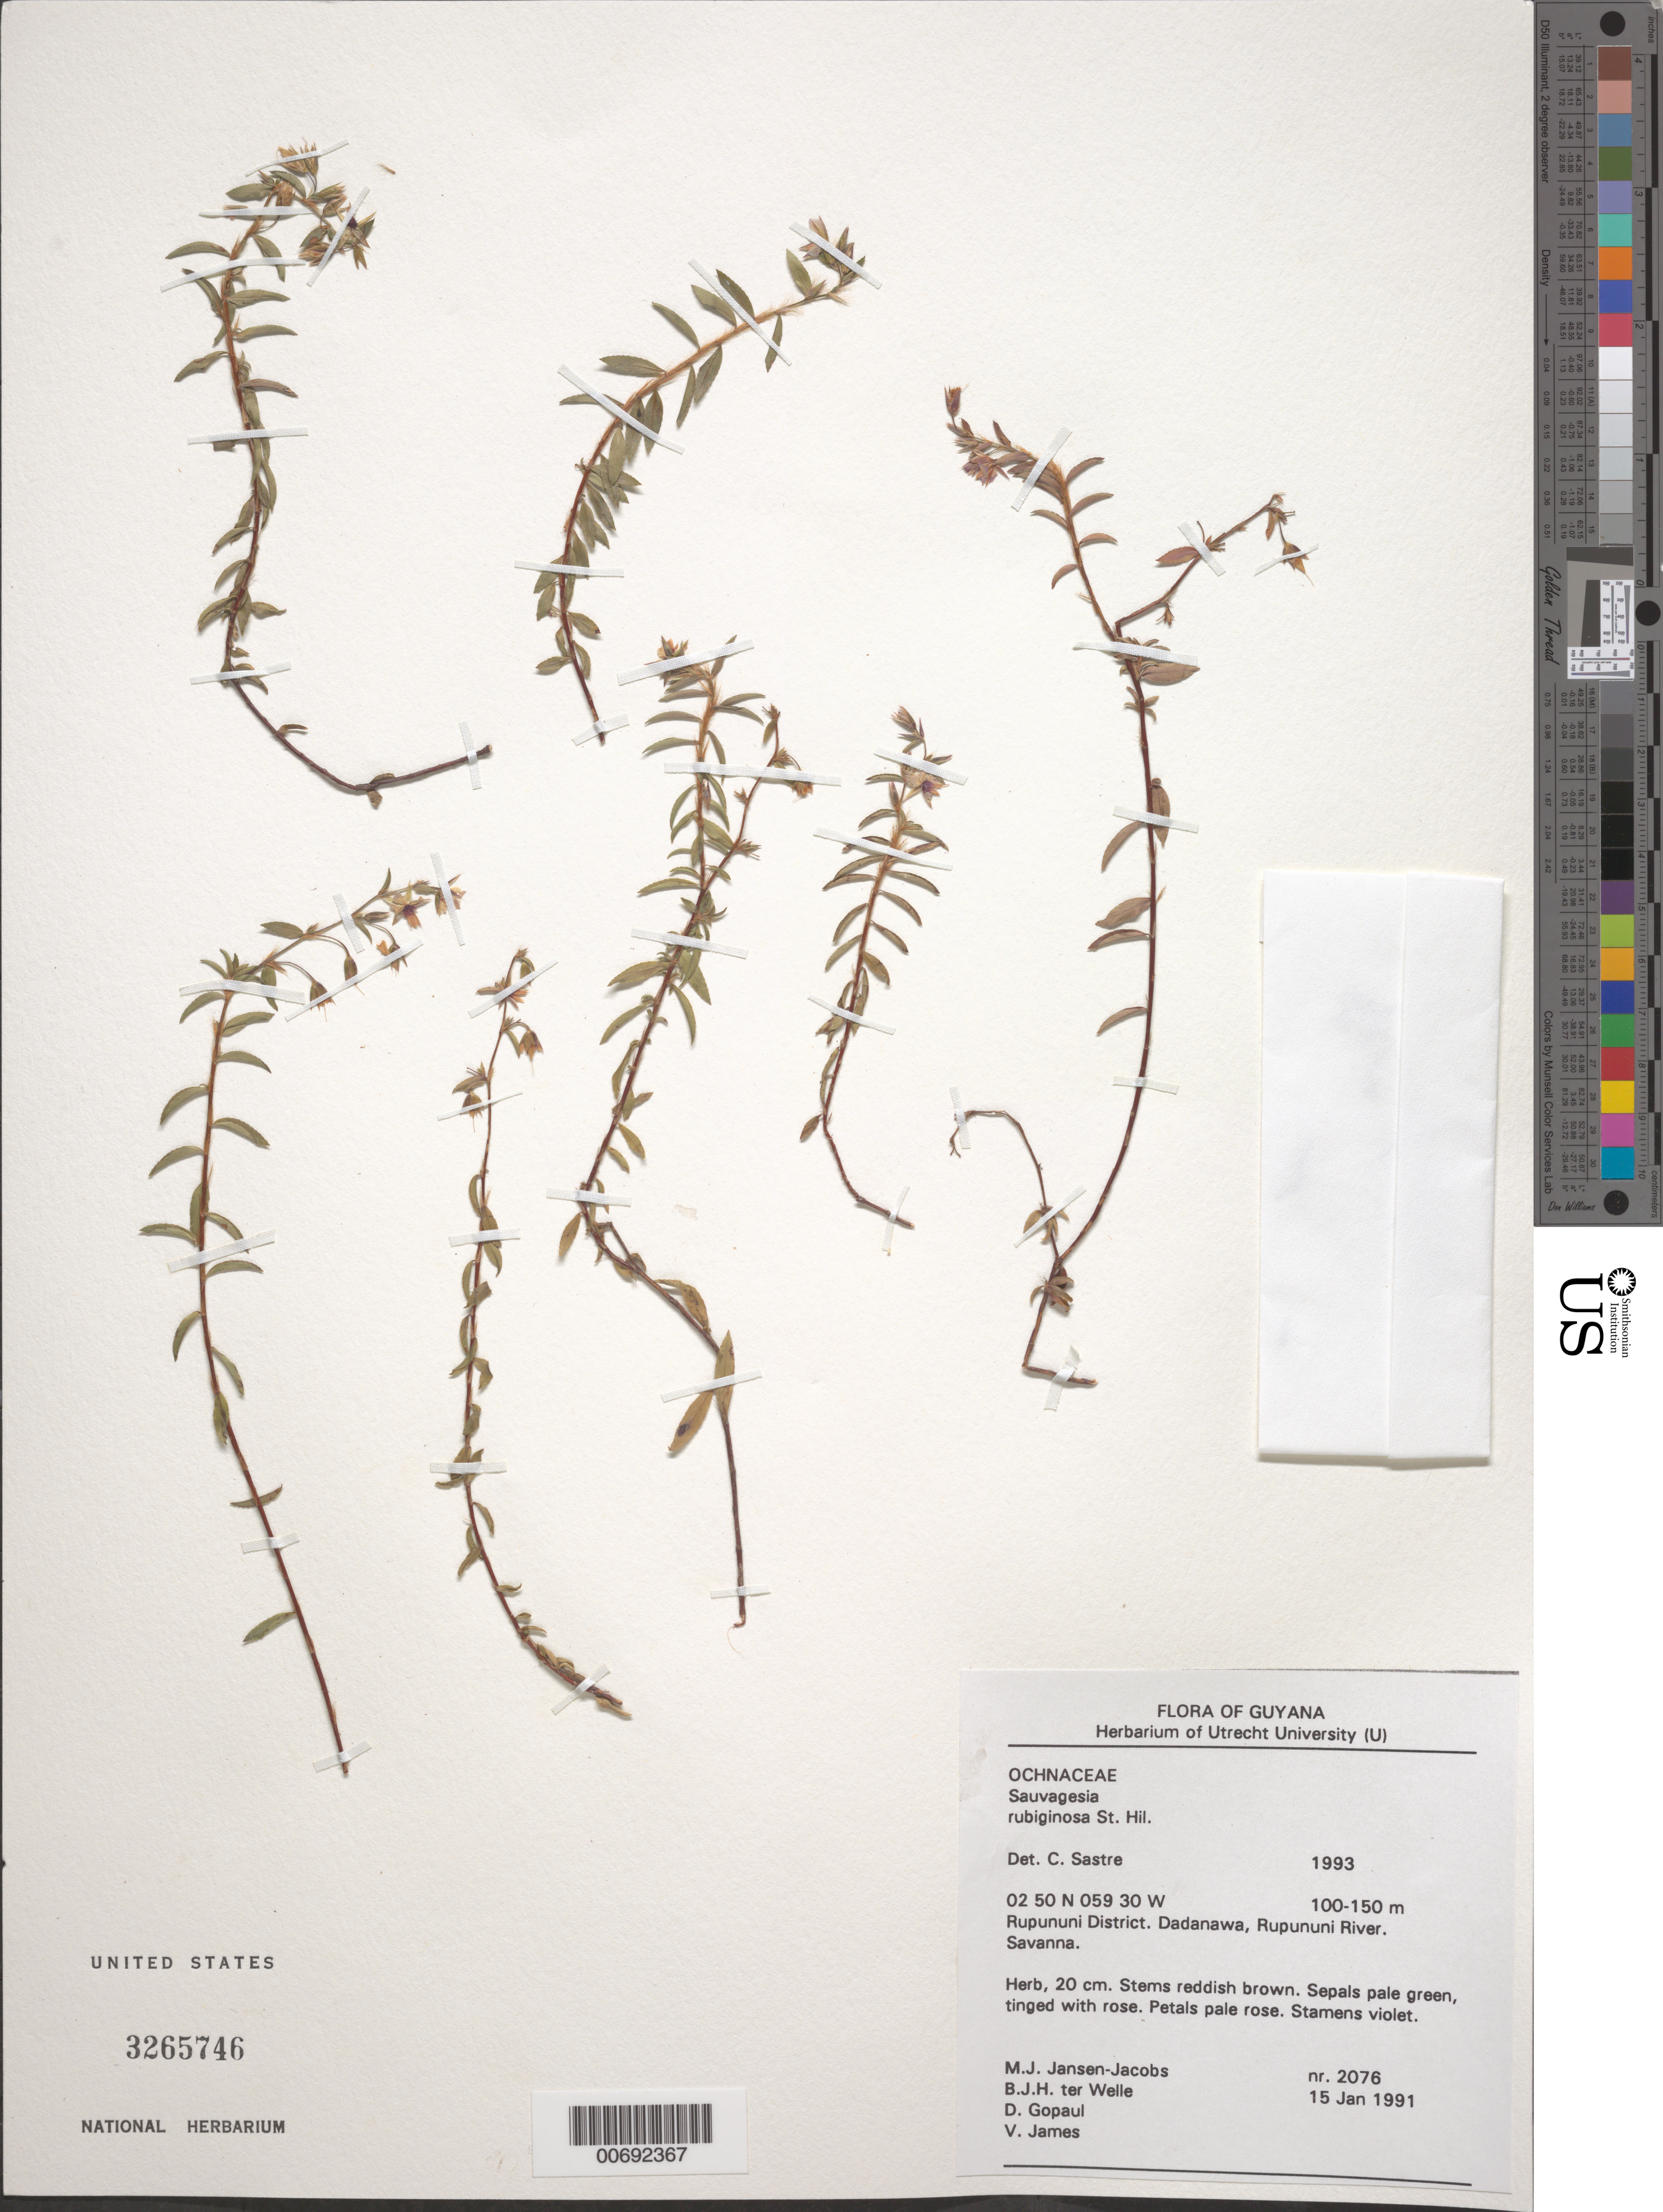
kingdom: Plantae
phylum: Tracheophyta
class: Magnoliopsida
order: Malpighiales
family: Ochnaceae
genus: Sauvagesia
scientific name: Sauvagesia rubiginosa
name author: A. St.-Hil.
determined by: Sastre, C. H. L.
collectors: M. J. Jansen-Jacobs, B. Welle, D. Gopaul & V. James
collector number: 2076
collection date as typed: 15-Jan-91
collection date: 1991-01-15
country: Guyana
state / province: U. Takutu-U. Essequibo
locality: Dadanawa, Rupununi River, Rupununi District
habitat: Savanna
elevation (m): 100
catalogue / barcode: US 3265746